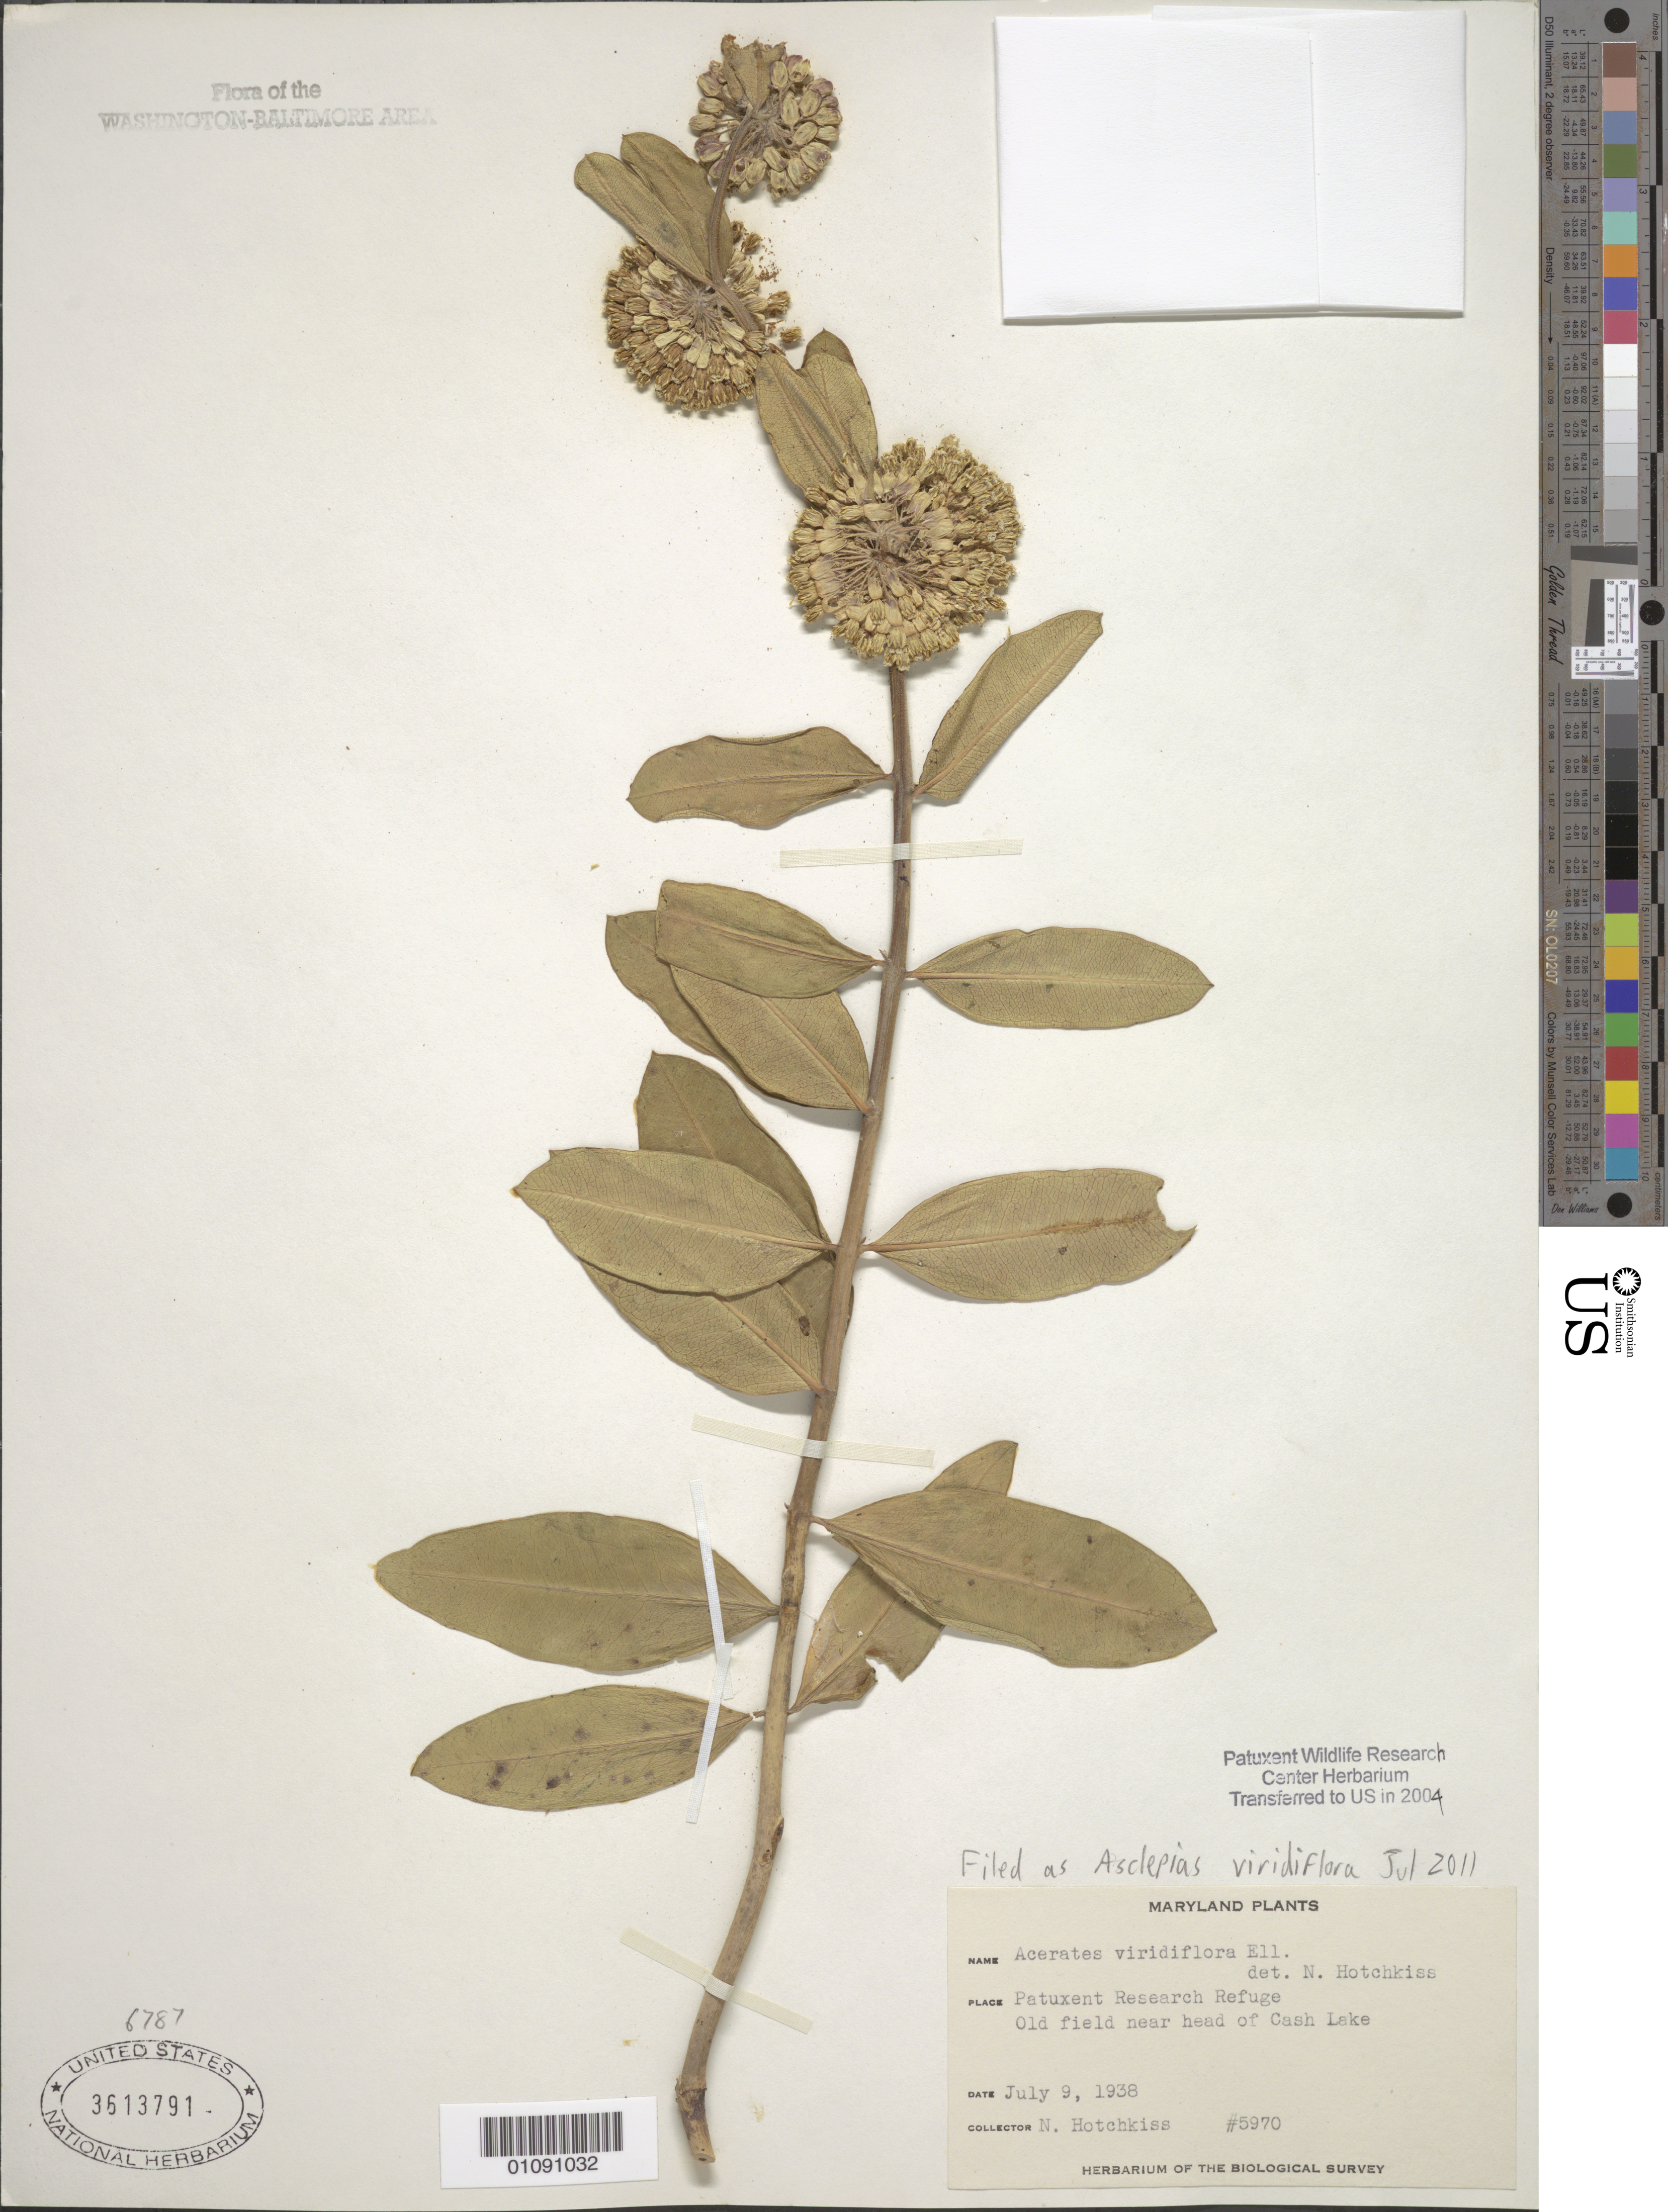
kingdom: Plantae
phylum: Tracheophyta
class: Magnoliopsida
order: Gentianales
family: Apocynaceae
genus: Asclepias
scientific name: Asclepias viridiflora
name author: Raf.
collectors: N. Hotchkiss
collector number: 5970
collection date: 1938-07-09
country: United States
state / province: Maryland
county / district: Prince George's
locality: Patuxent Wildlife Refuge. Near head of Cash Lake.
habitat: Old field.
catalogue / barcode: US 3613791